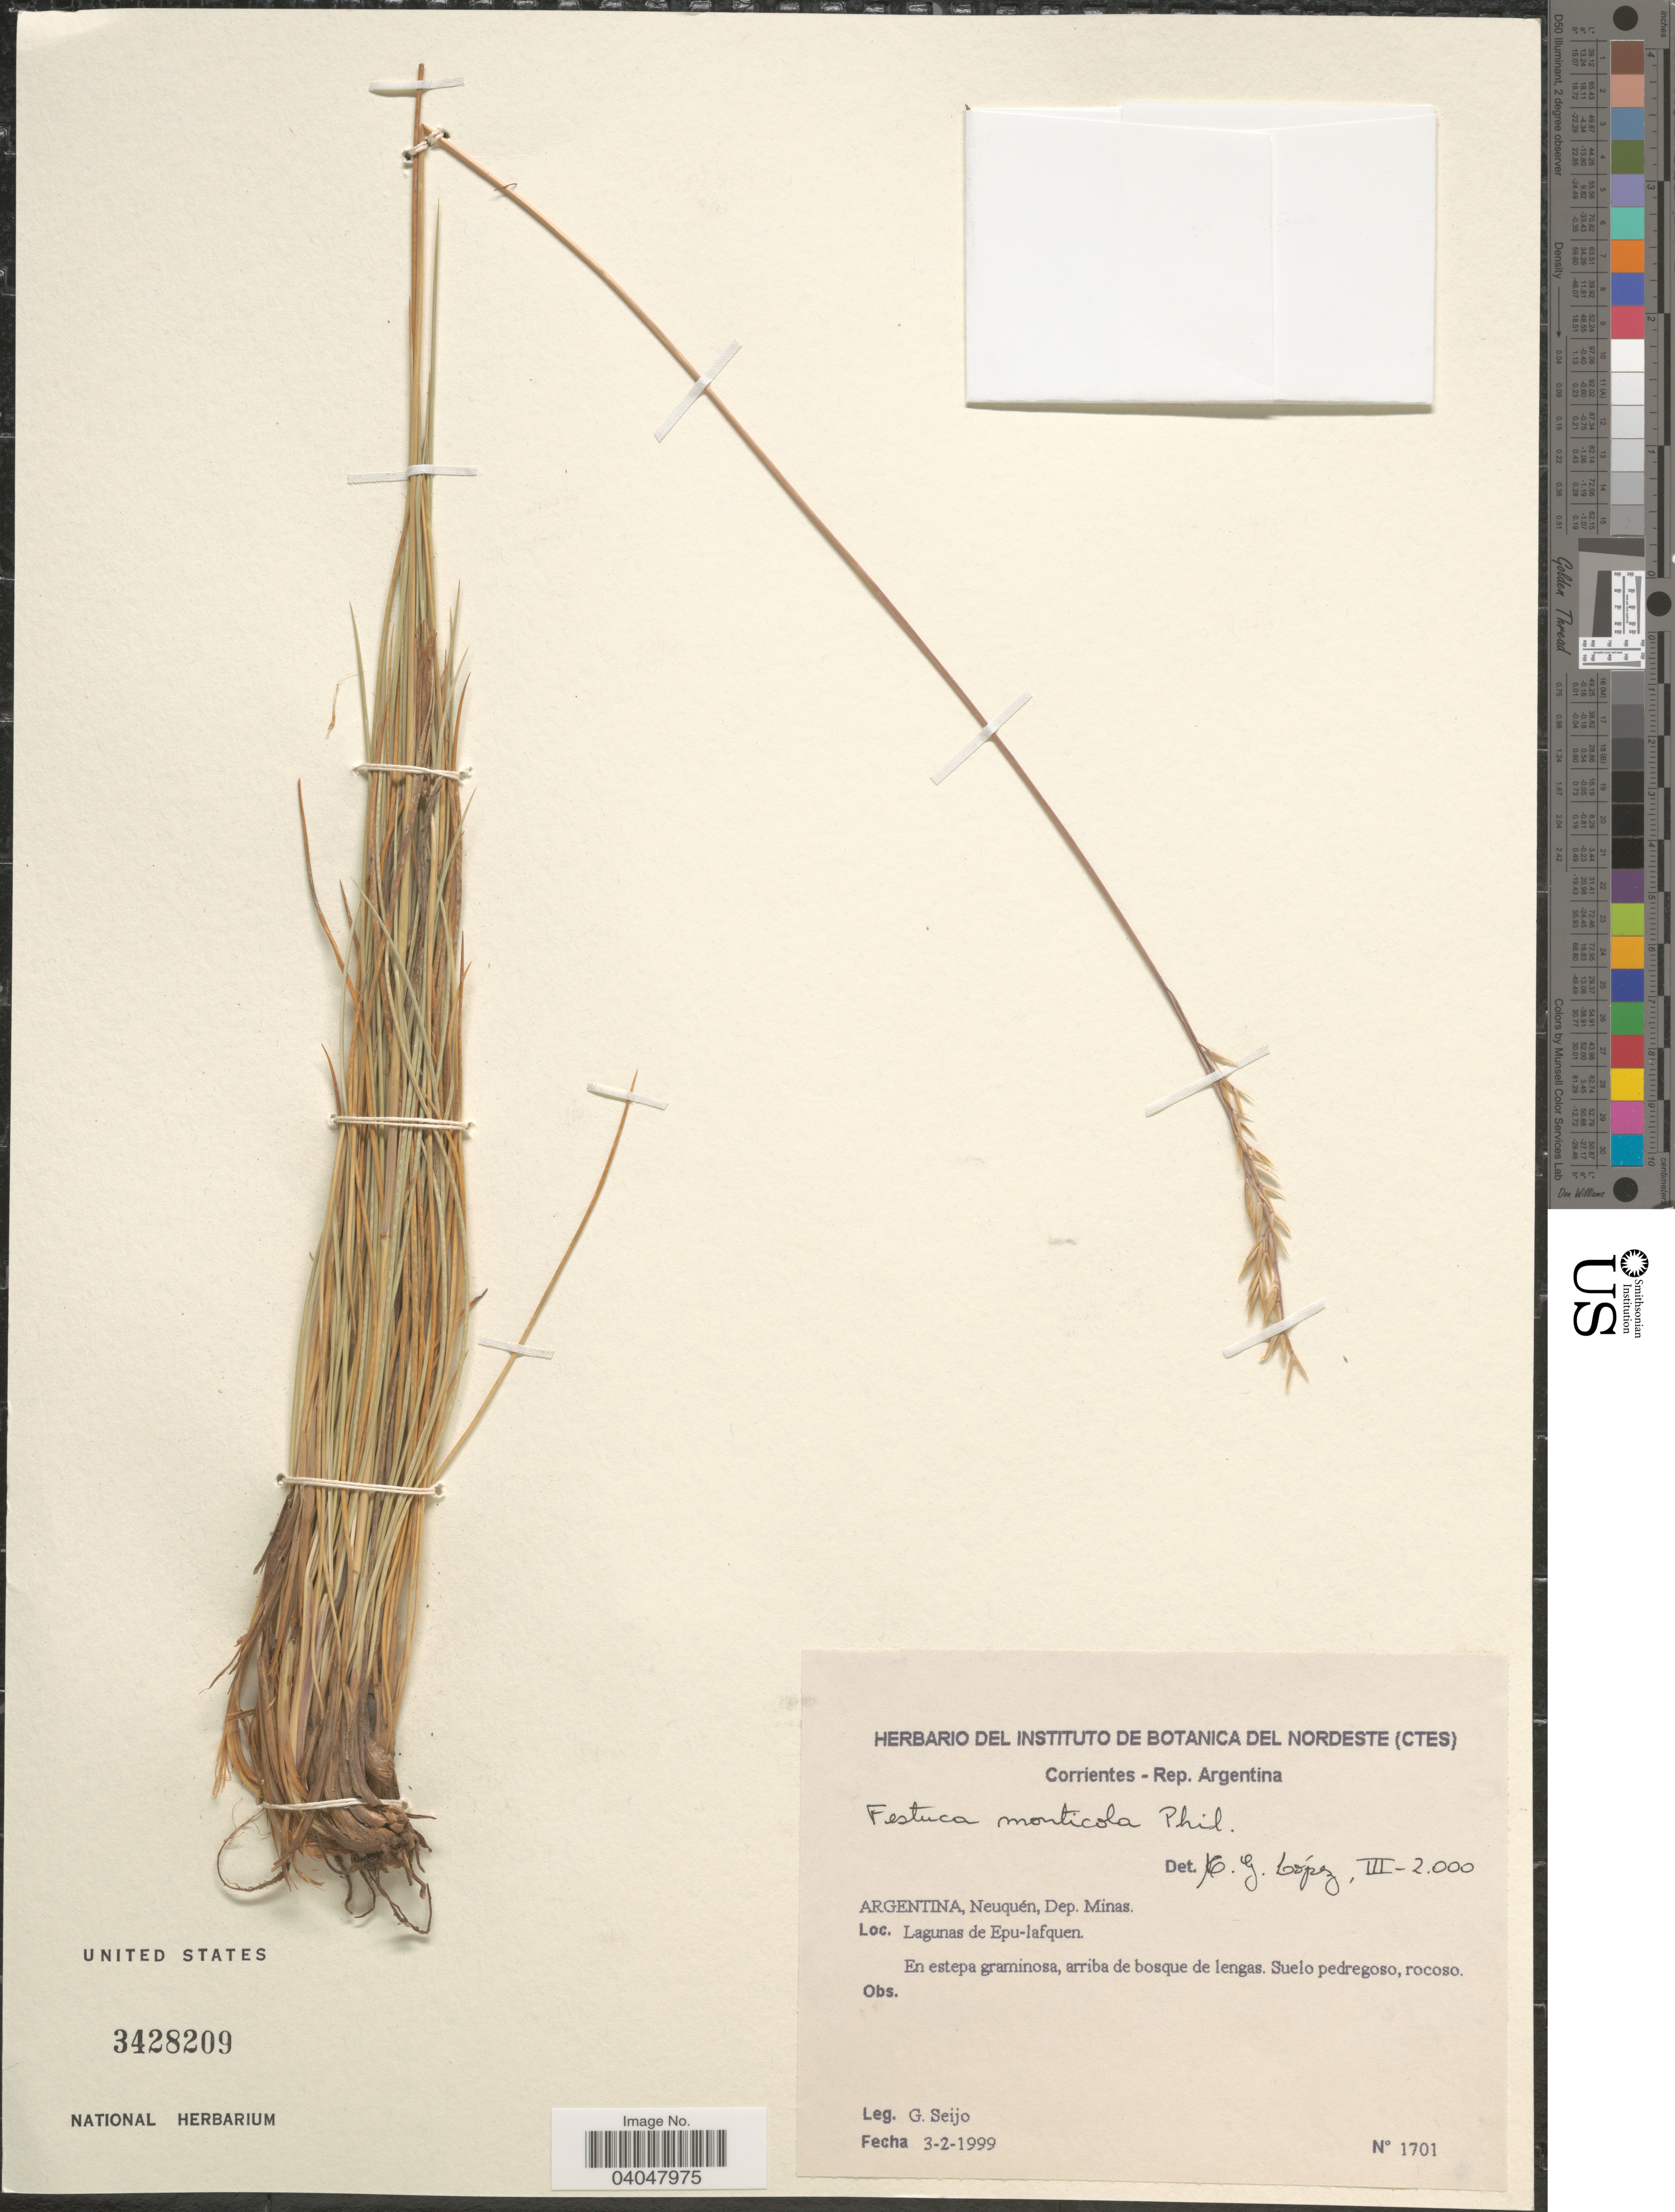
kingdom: Plantae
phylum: Tracheophyta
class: Liliopsida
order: Poales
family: Poaceae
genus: Festuca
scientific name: Festuca monticola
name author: Phil.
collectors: G. Seijo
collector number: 1701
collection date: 1999-02-03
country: Argentina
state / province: Neuquen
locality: Dept. Minas. Lagunas de Epu-lafquen. En estepa graminosa, arriba de bosque de lengas. Suelo pedregoso, rocoso.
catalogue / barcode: US 3428209